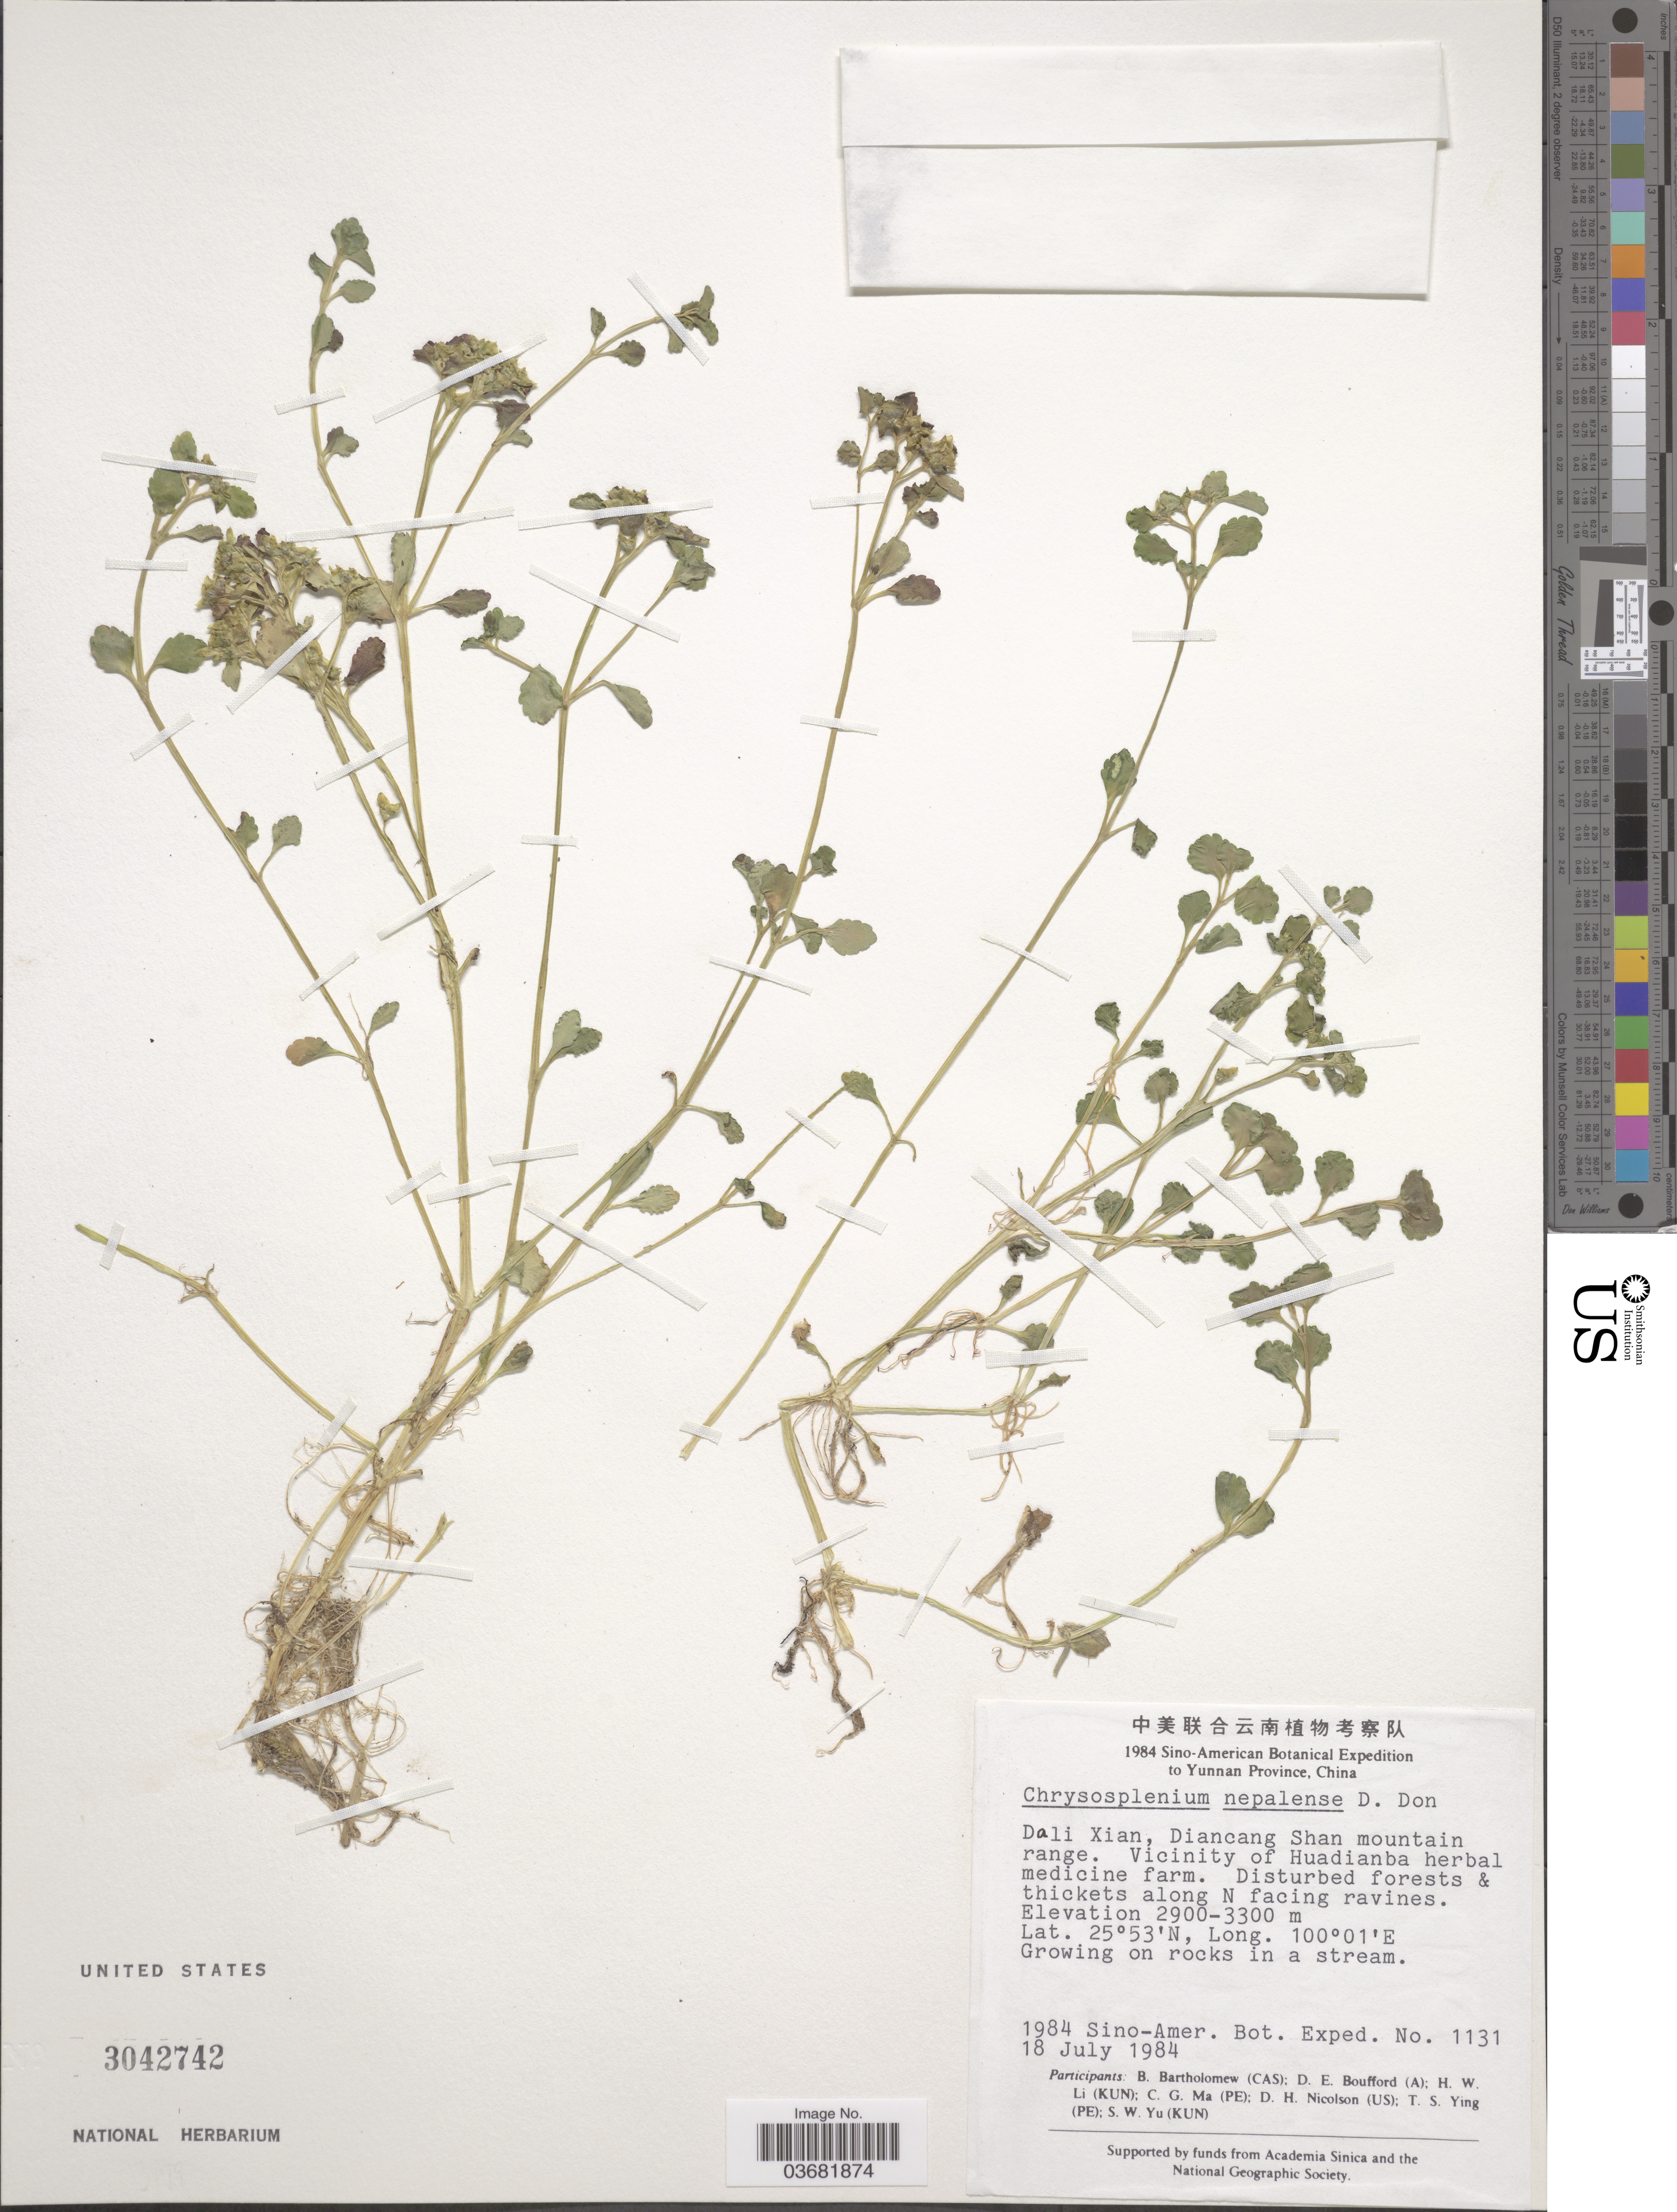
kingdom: Plantae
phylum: Tracheophyta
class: Magnoliopsida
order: Saxifragales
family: Saxifragaceae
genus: Chrysosplenium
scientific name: Chrysosplenium nepalense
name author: D. Don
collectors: B. Bartholomew, D. E. Boufford, H. W. Li, C. Ma & et al.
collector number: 1131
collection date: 1984-07-18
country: China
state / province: Yunnan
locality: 1984 Sino-American Botanical Expedition. Dali Xian, Diancang Shan mountain range. Vicinity of Huadianba herbal medicine farm. Along N facing ravines.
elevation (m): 2900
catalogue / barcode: US 3042742